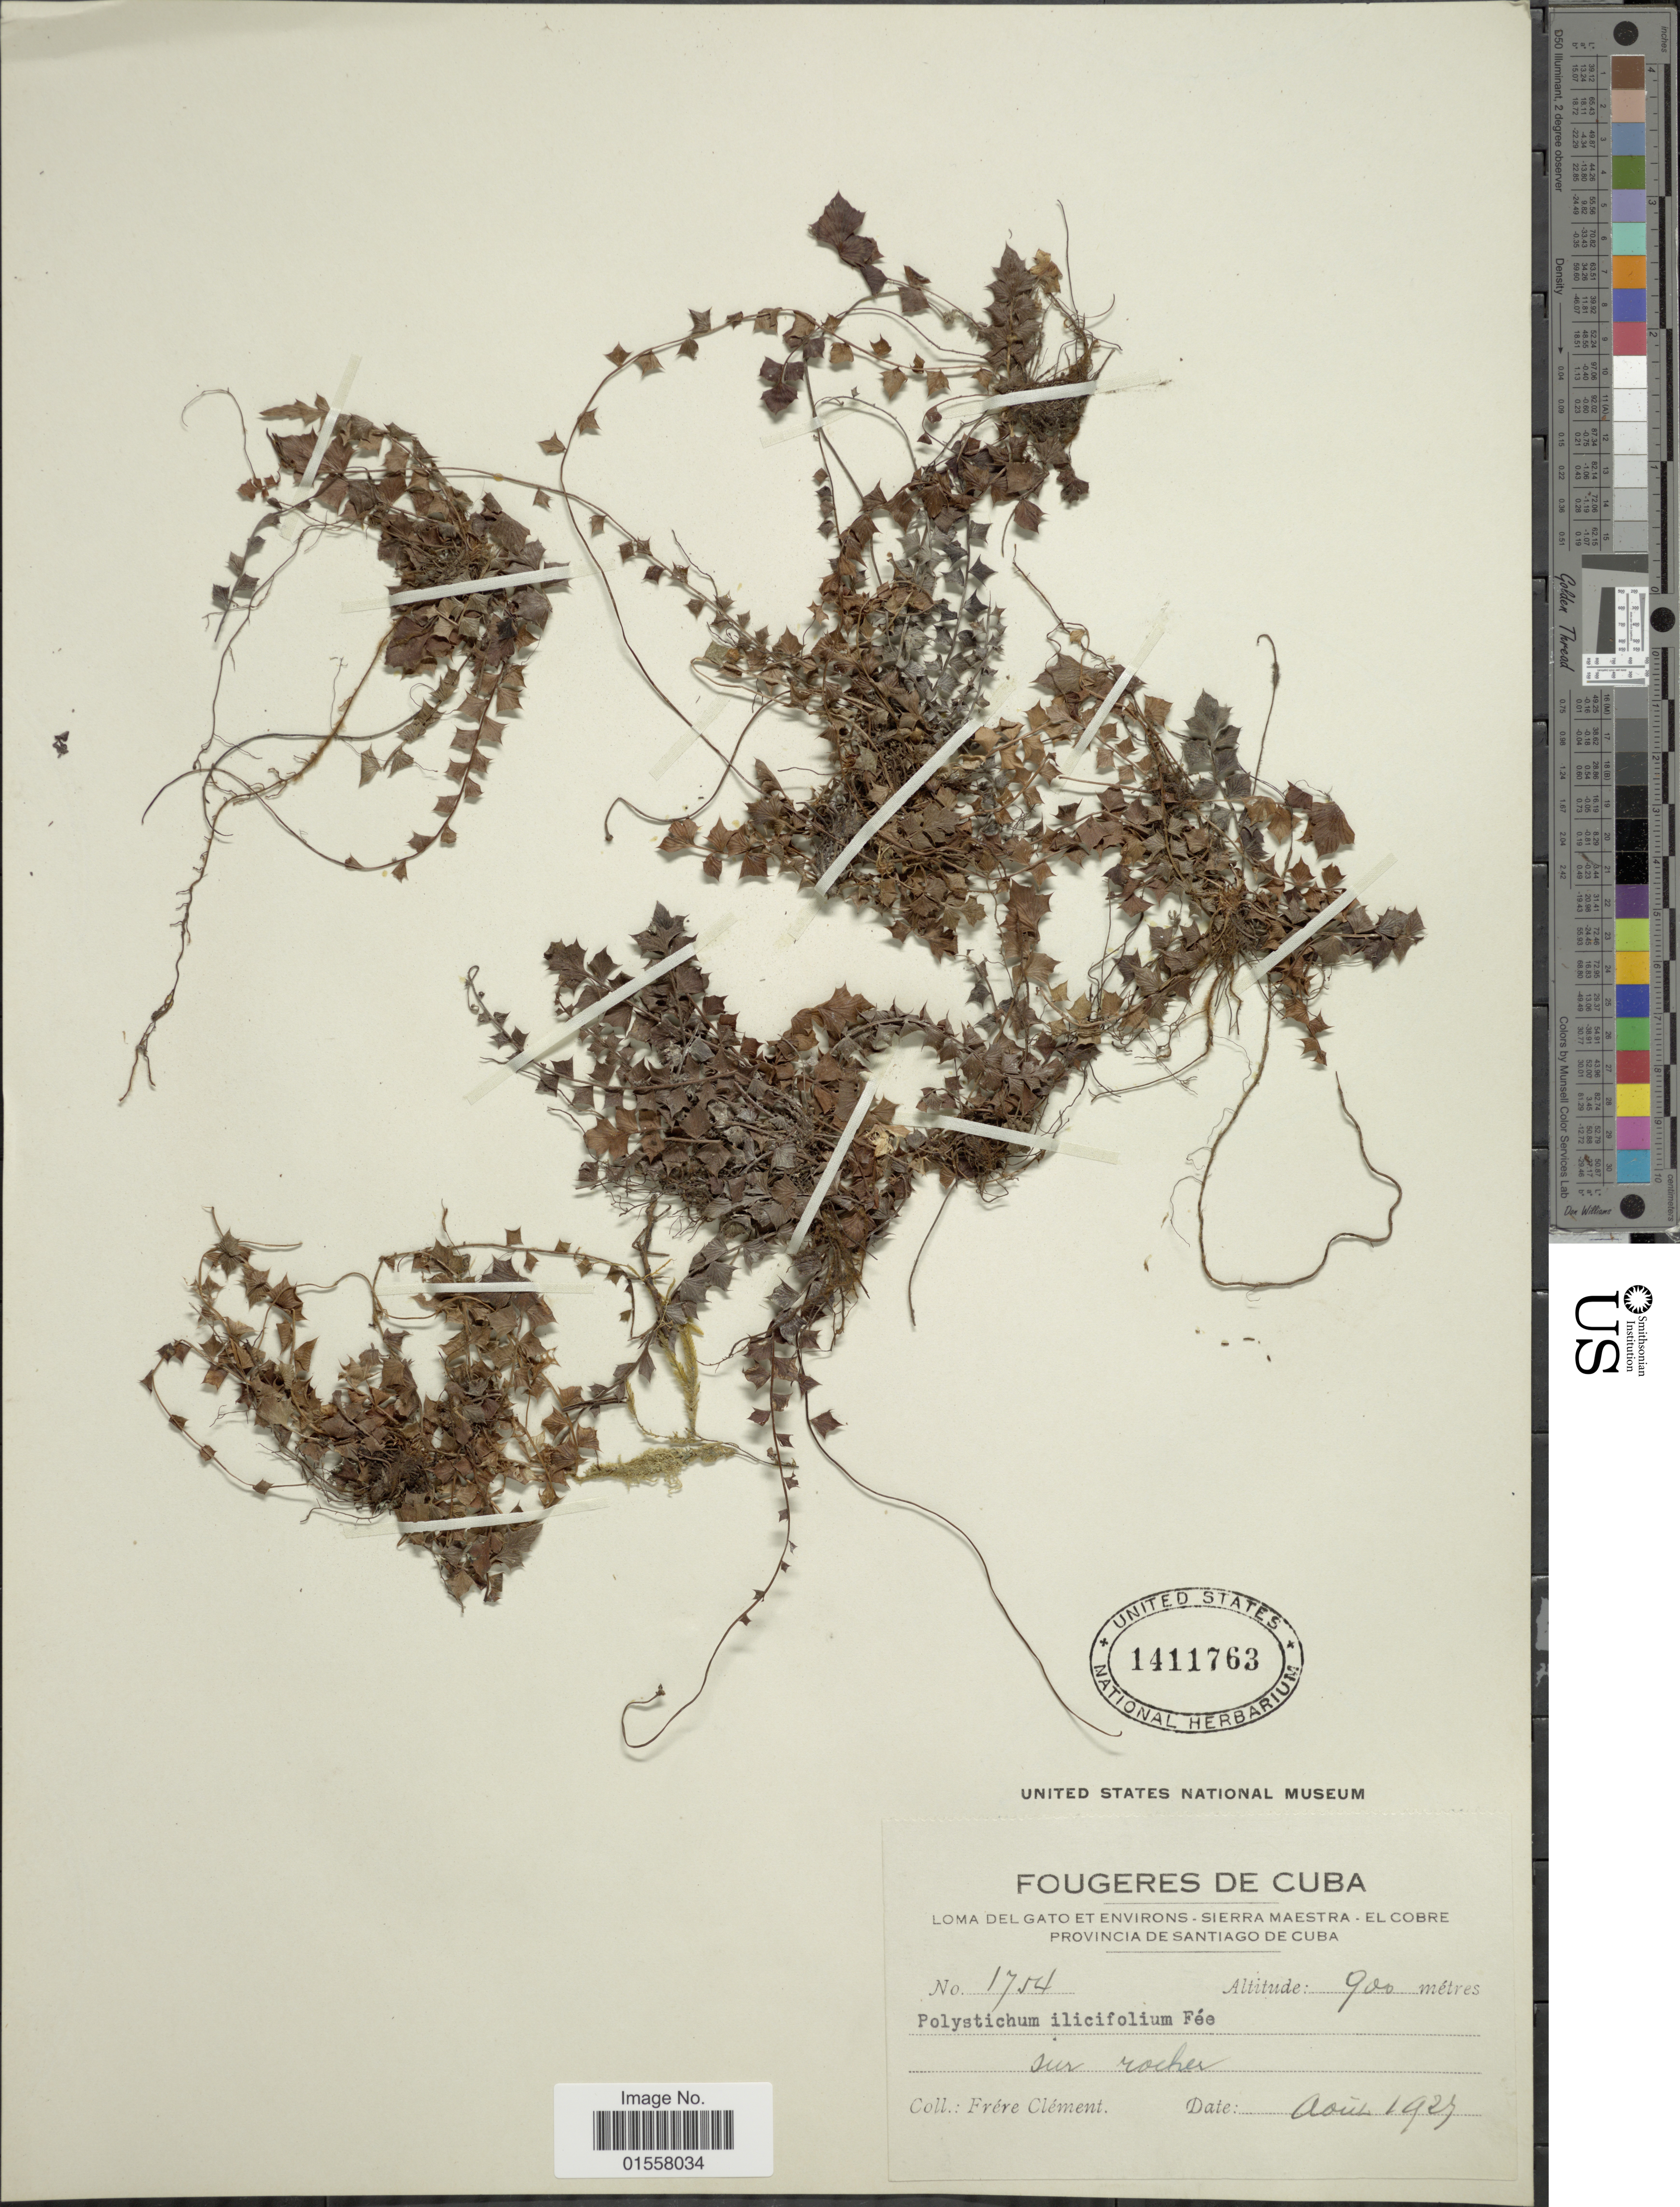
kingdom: Plantae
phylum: Tracheophyta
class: Polypodiopsida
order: Polypodiales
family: Dryopteridaceae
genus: Polystichum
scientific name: Polystichum ilicifolium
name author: Fée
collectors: B. Clement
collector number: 1754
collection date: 1927-08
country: Cuba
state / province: Santiago de Cuba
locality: Loma del Gato et environs, Sierra Maestra, El Cobre, Provincia de Santiago de Cuba, sur rocher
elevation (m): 900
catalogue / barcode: US 1411763